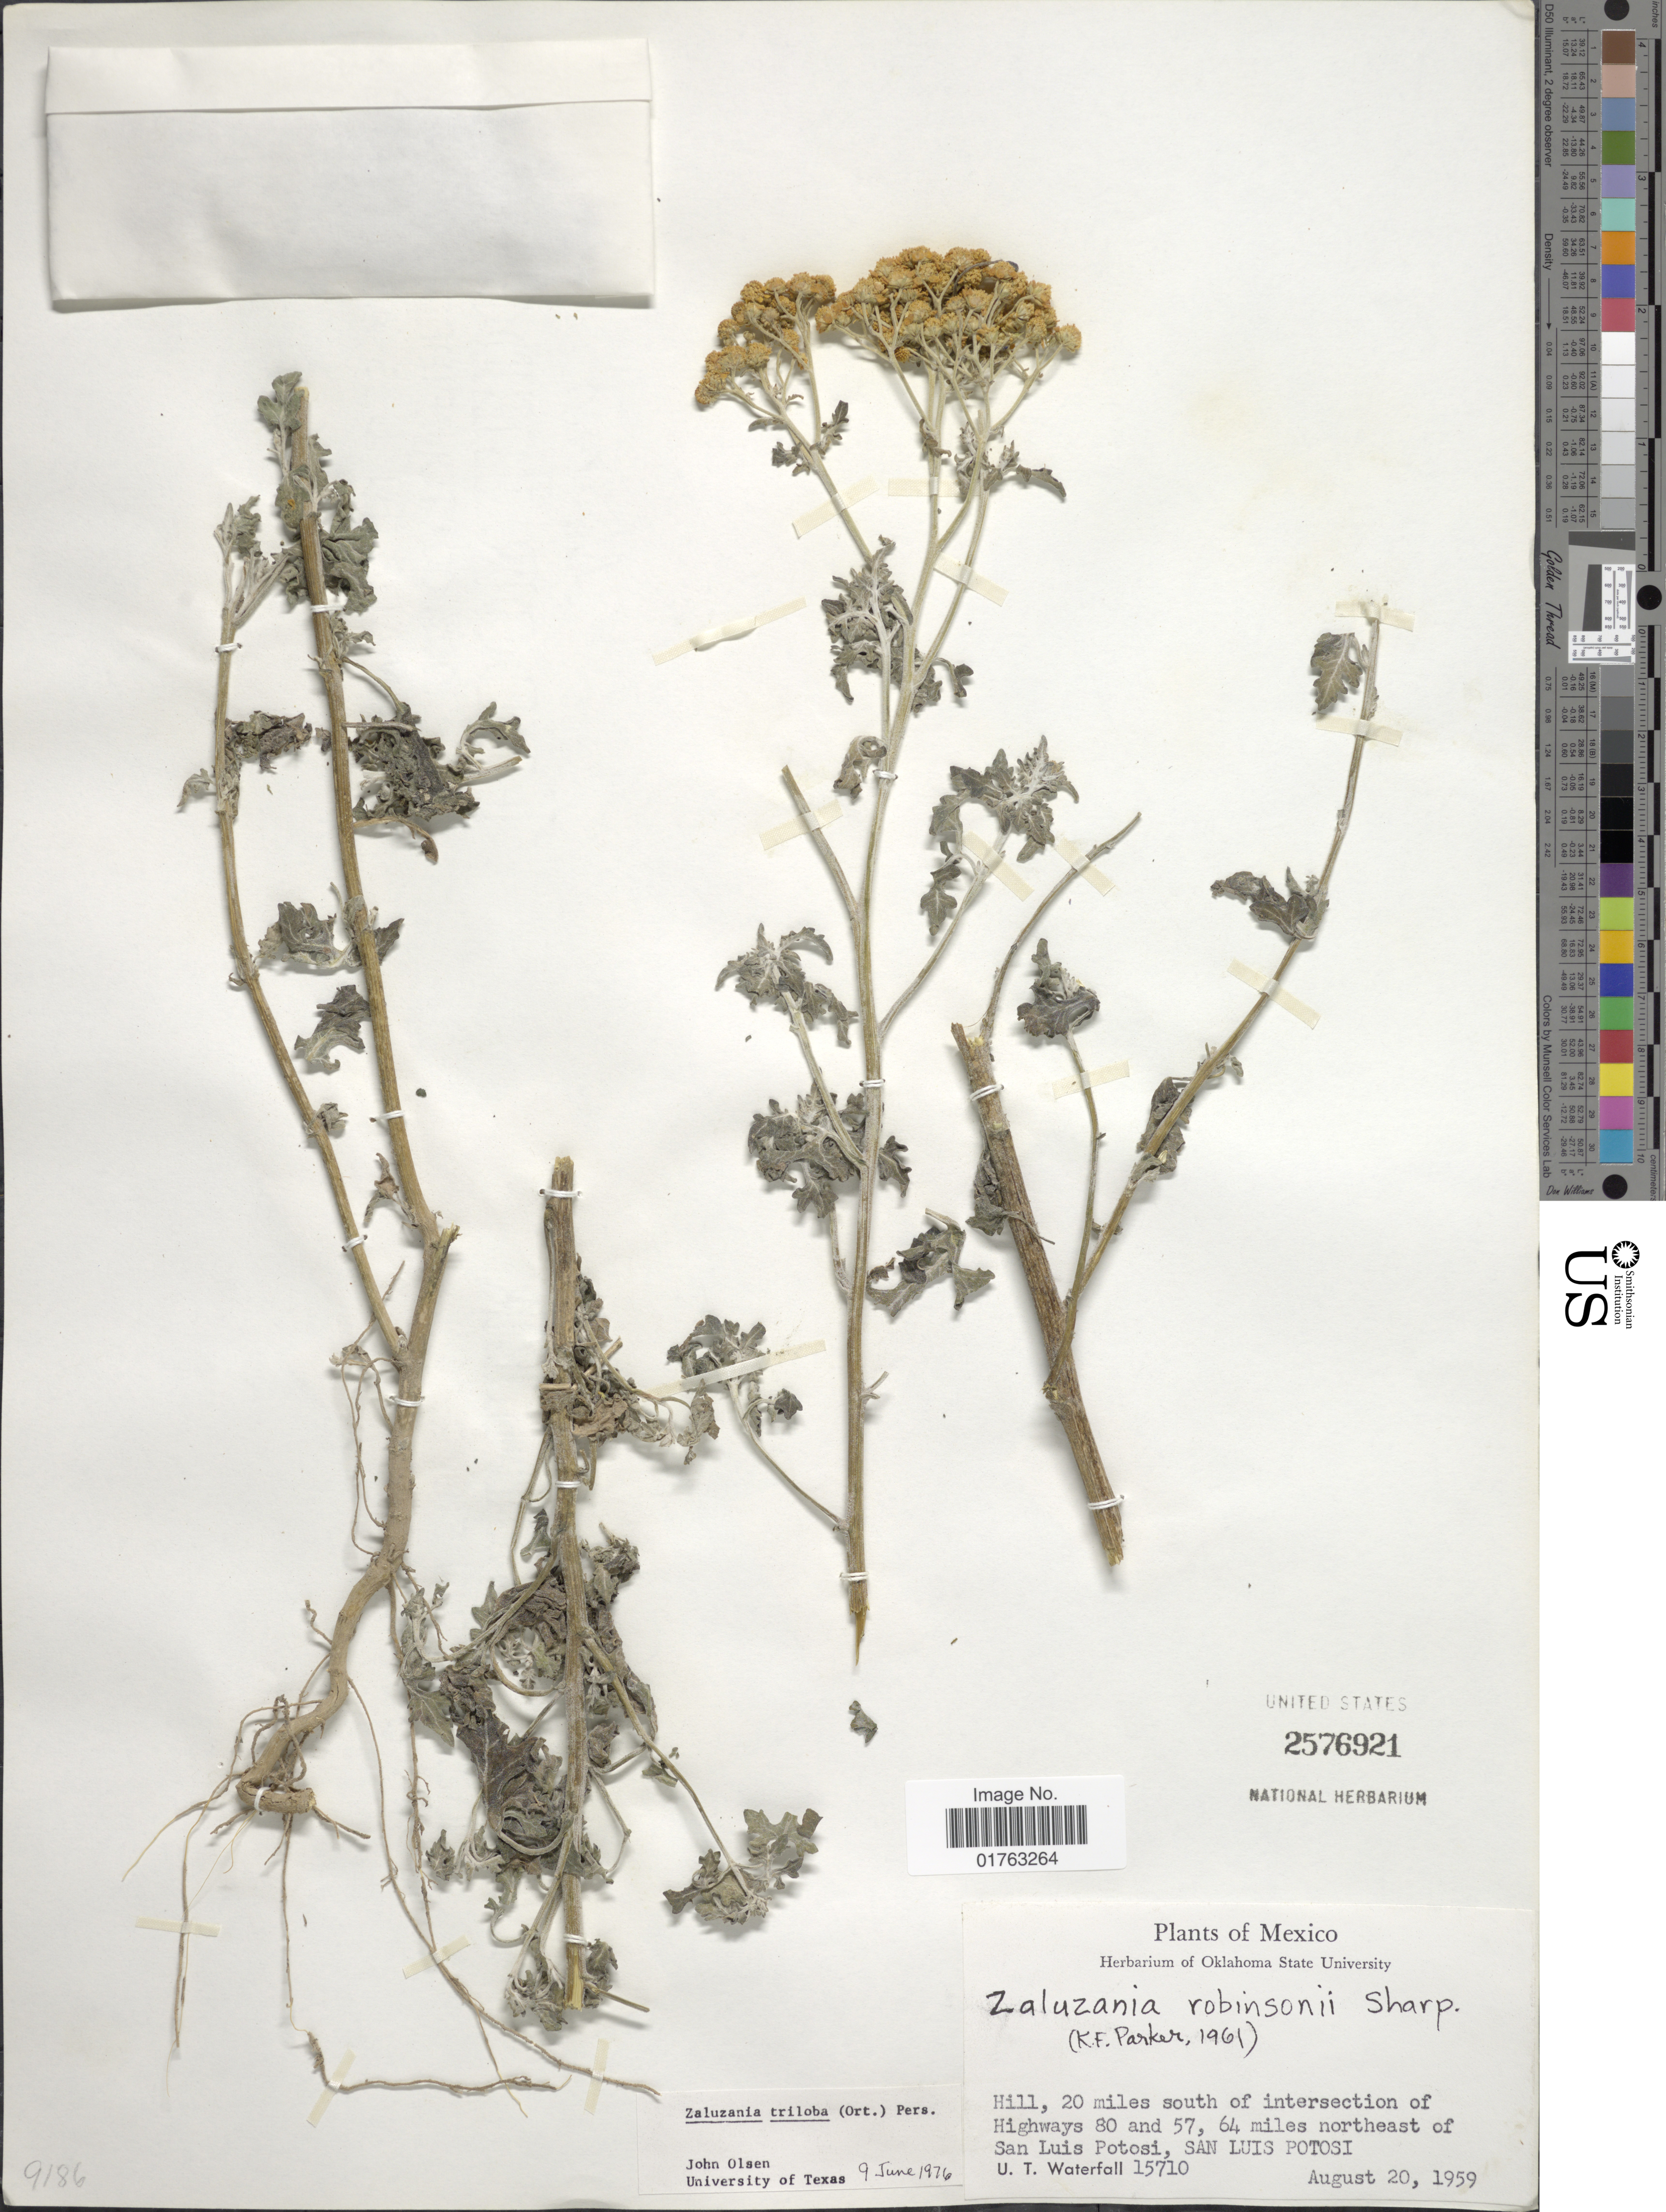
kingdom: Plantae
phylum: Tracheophyta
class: Magnoliopsida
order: Asterales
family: Asteraceae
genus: Zaluzania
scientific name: Zaluzania triloba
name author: (Ortega) Pers.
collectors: U. T. Waterfall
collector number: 15710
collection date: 1959-08-20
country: Mexico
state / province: San Luis Potosí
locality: Hill, 20 miles south of intersection of Highways 80 and 57, 64 miles northeast of San Luis Potosi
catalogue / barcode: US 2576921